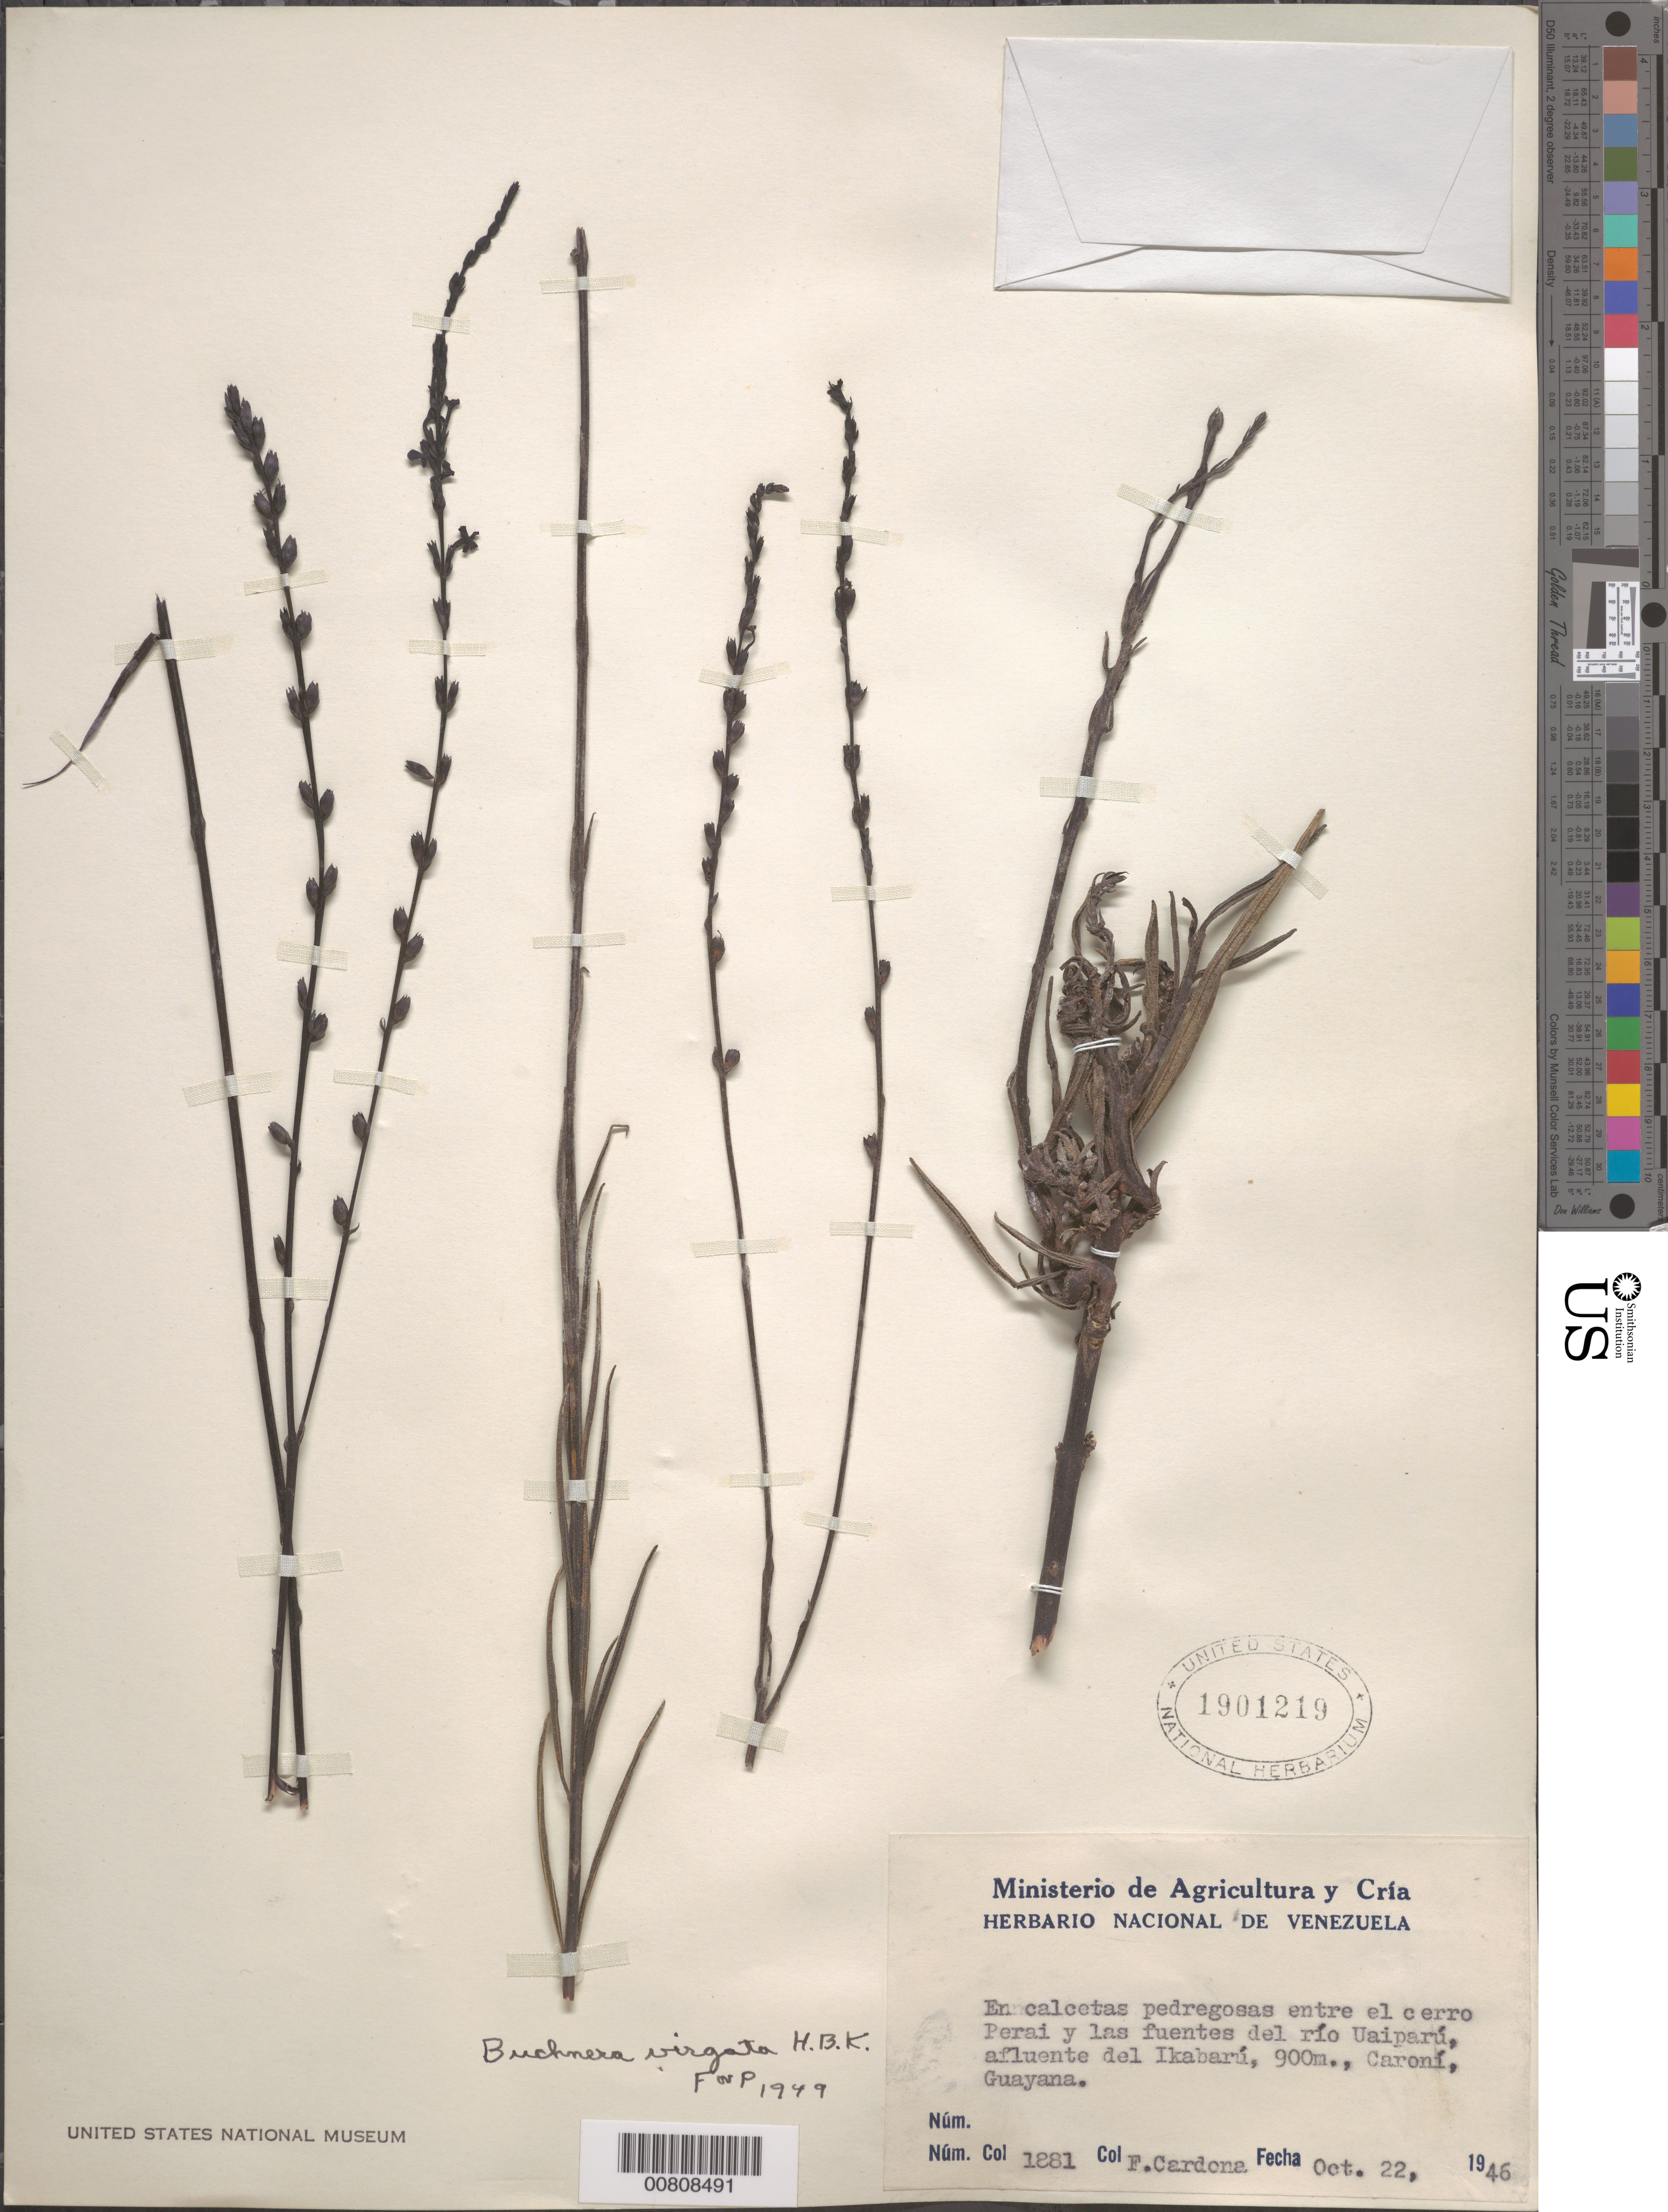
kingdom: Plantae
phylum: Tracheophyta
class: Magnoliopsida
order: Lamiales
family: Orobanchaceae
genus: Buchnera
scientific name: Buchnera virgata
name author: Kunth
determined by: Pennell, F. W.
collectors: F. Cardona Puig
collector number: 1881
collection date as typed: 22-Oct-46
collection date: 1946-10-22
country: Venezuela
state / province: Bolívar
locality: Cerro Perai to Río Uaiparú (affl. Río Ikabarú); Caroní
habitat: Calcetas pedregosas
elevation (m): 900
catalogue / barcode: US 1901219